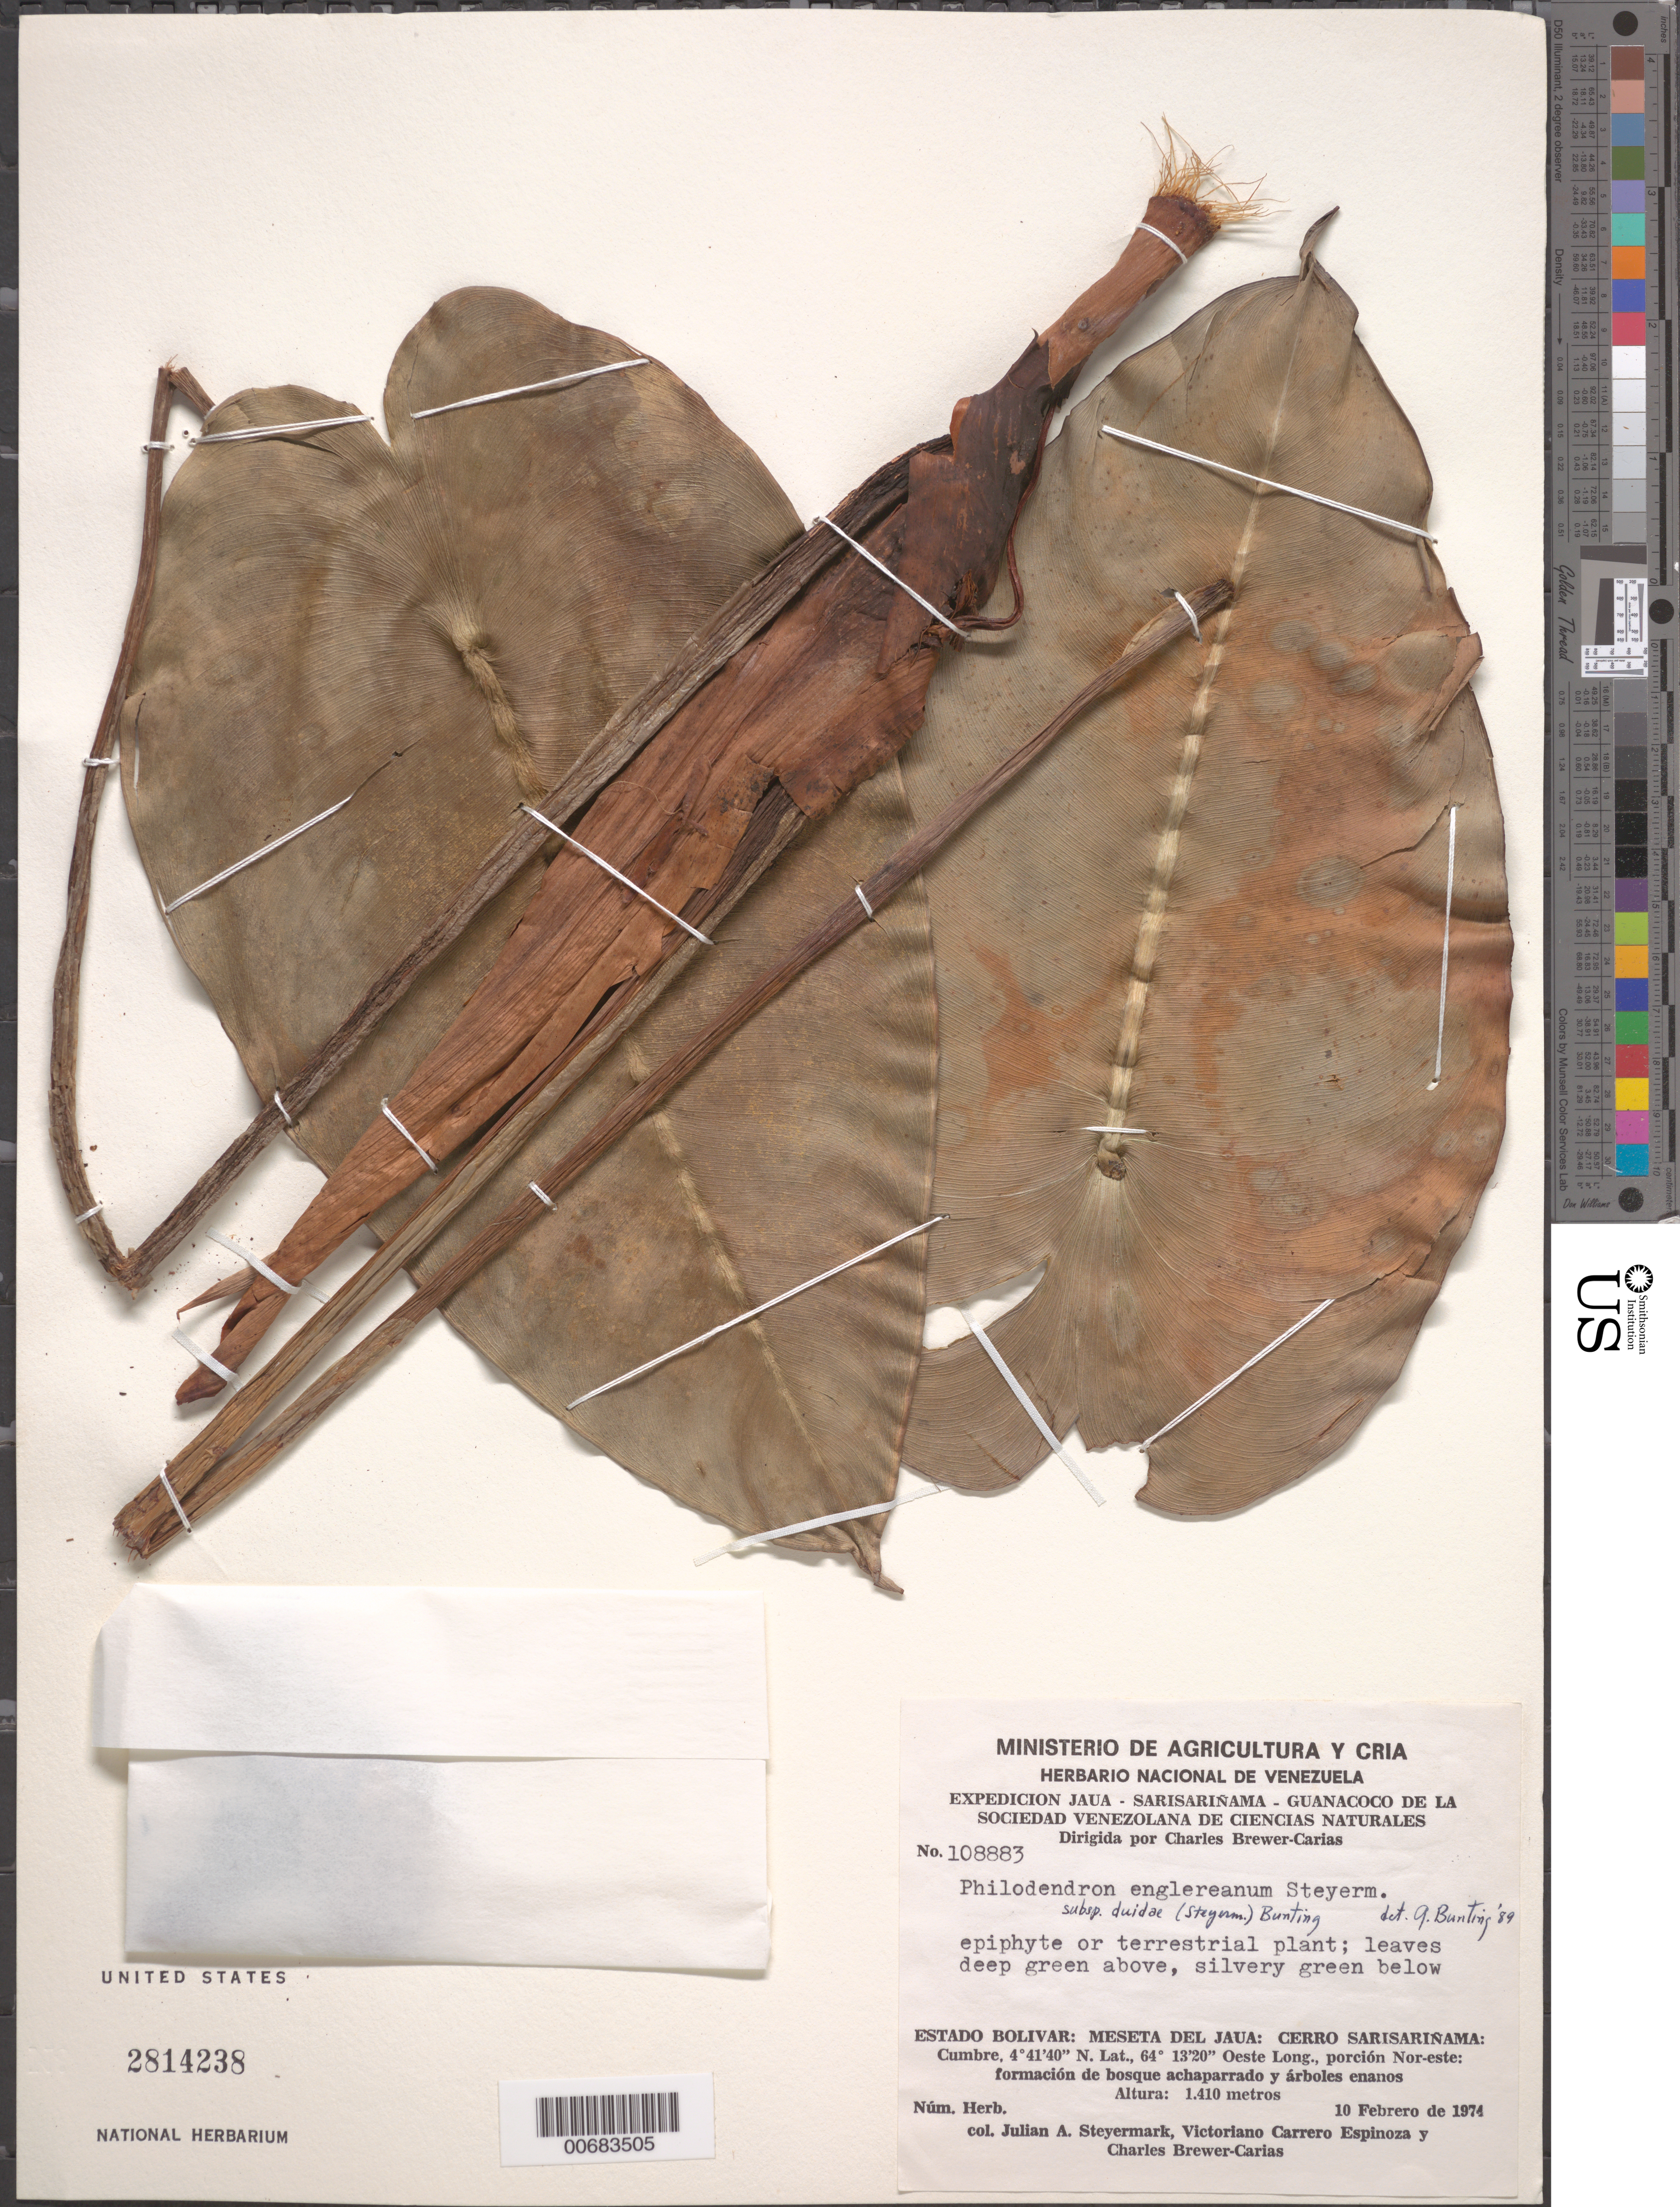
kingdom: Plantae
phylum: Tracheophyta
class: Liliopsida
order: Alismatales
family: Araceae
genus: Philodendron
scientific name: Philodendron englerianum subsp. duidae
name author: (Steyerm.) G.S. Bunting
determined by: Bunting, G. S.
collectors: J. Steyermark, V. Carreño E. & C. Brewer-Carias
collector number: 108883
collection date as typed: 10-Feb-74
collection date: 1974-02-10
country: Venezuela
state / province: Bolívar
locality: Meseta del Jaua: Cerro Sarisariñama, summit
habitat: NE portion, forest portion of shrub-sized trees and dwarf trees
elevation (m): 1410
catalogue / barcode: US 2814238